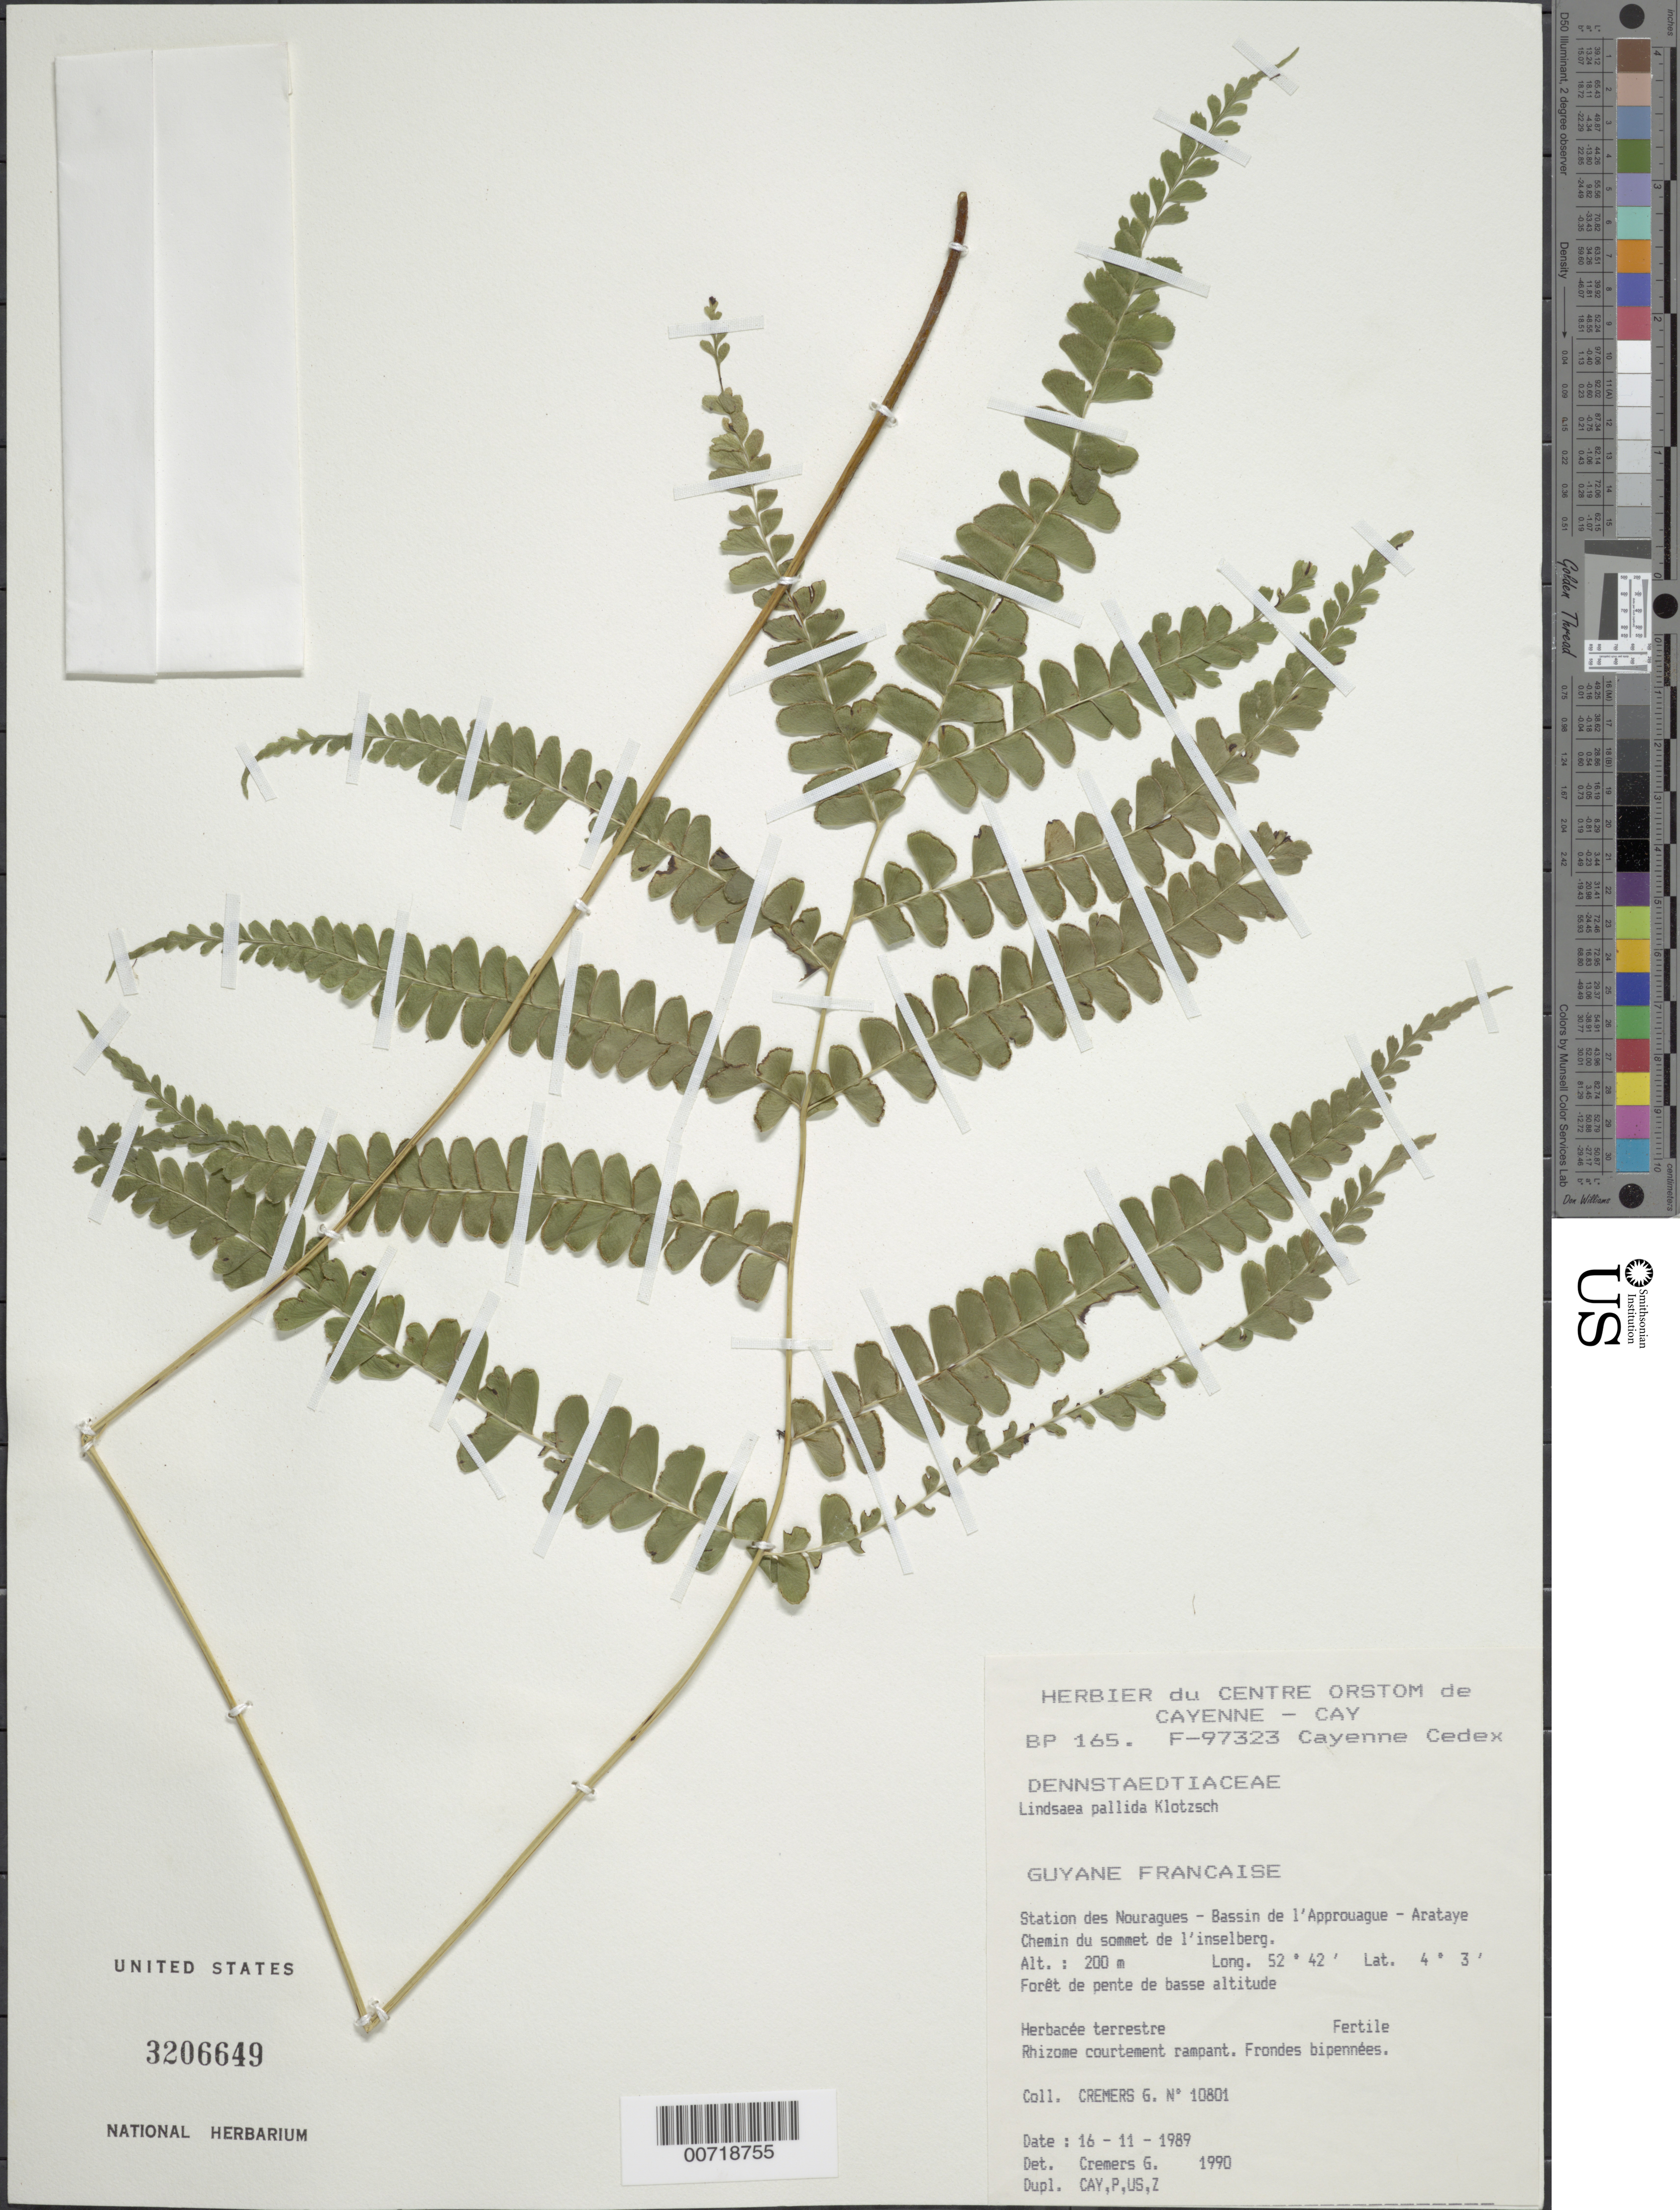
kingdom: Plantae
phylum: Tracheophyta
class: Polypodiopsida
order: Polypodiales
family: Lindsaeaceae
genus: Lindsaea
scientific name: Lindsaea pallida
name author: Klotzsch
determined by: Cremers, Georges A.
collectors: G. Cremers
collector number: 10801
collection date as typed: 16-Nov-89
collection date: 1989-11-16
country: French Guiana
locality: Station des Nouragues, Bassin de l'Approuague, Arataye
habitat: Low slope forest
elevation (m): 200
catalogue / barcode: US 3206649